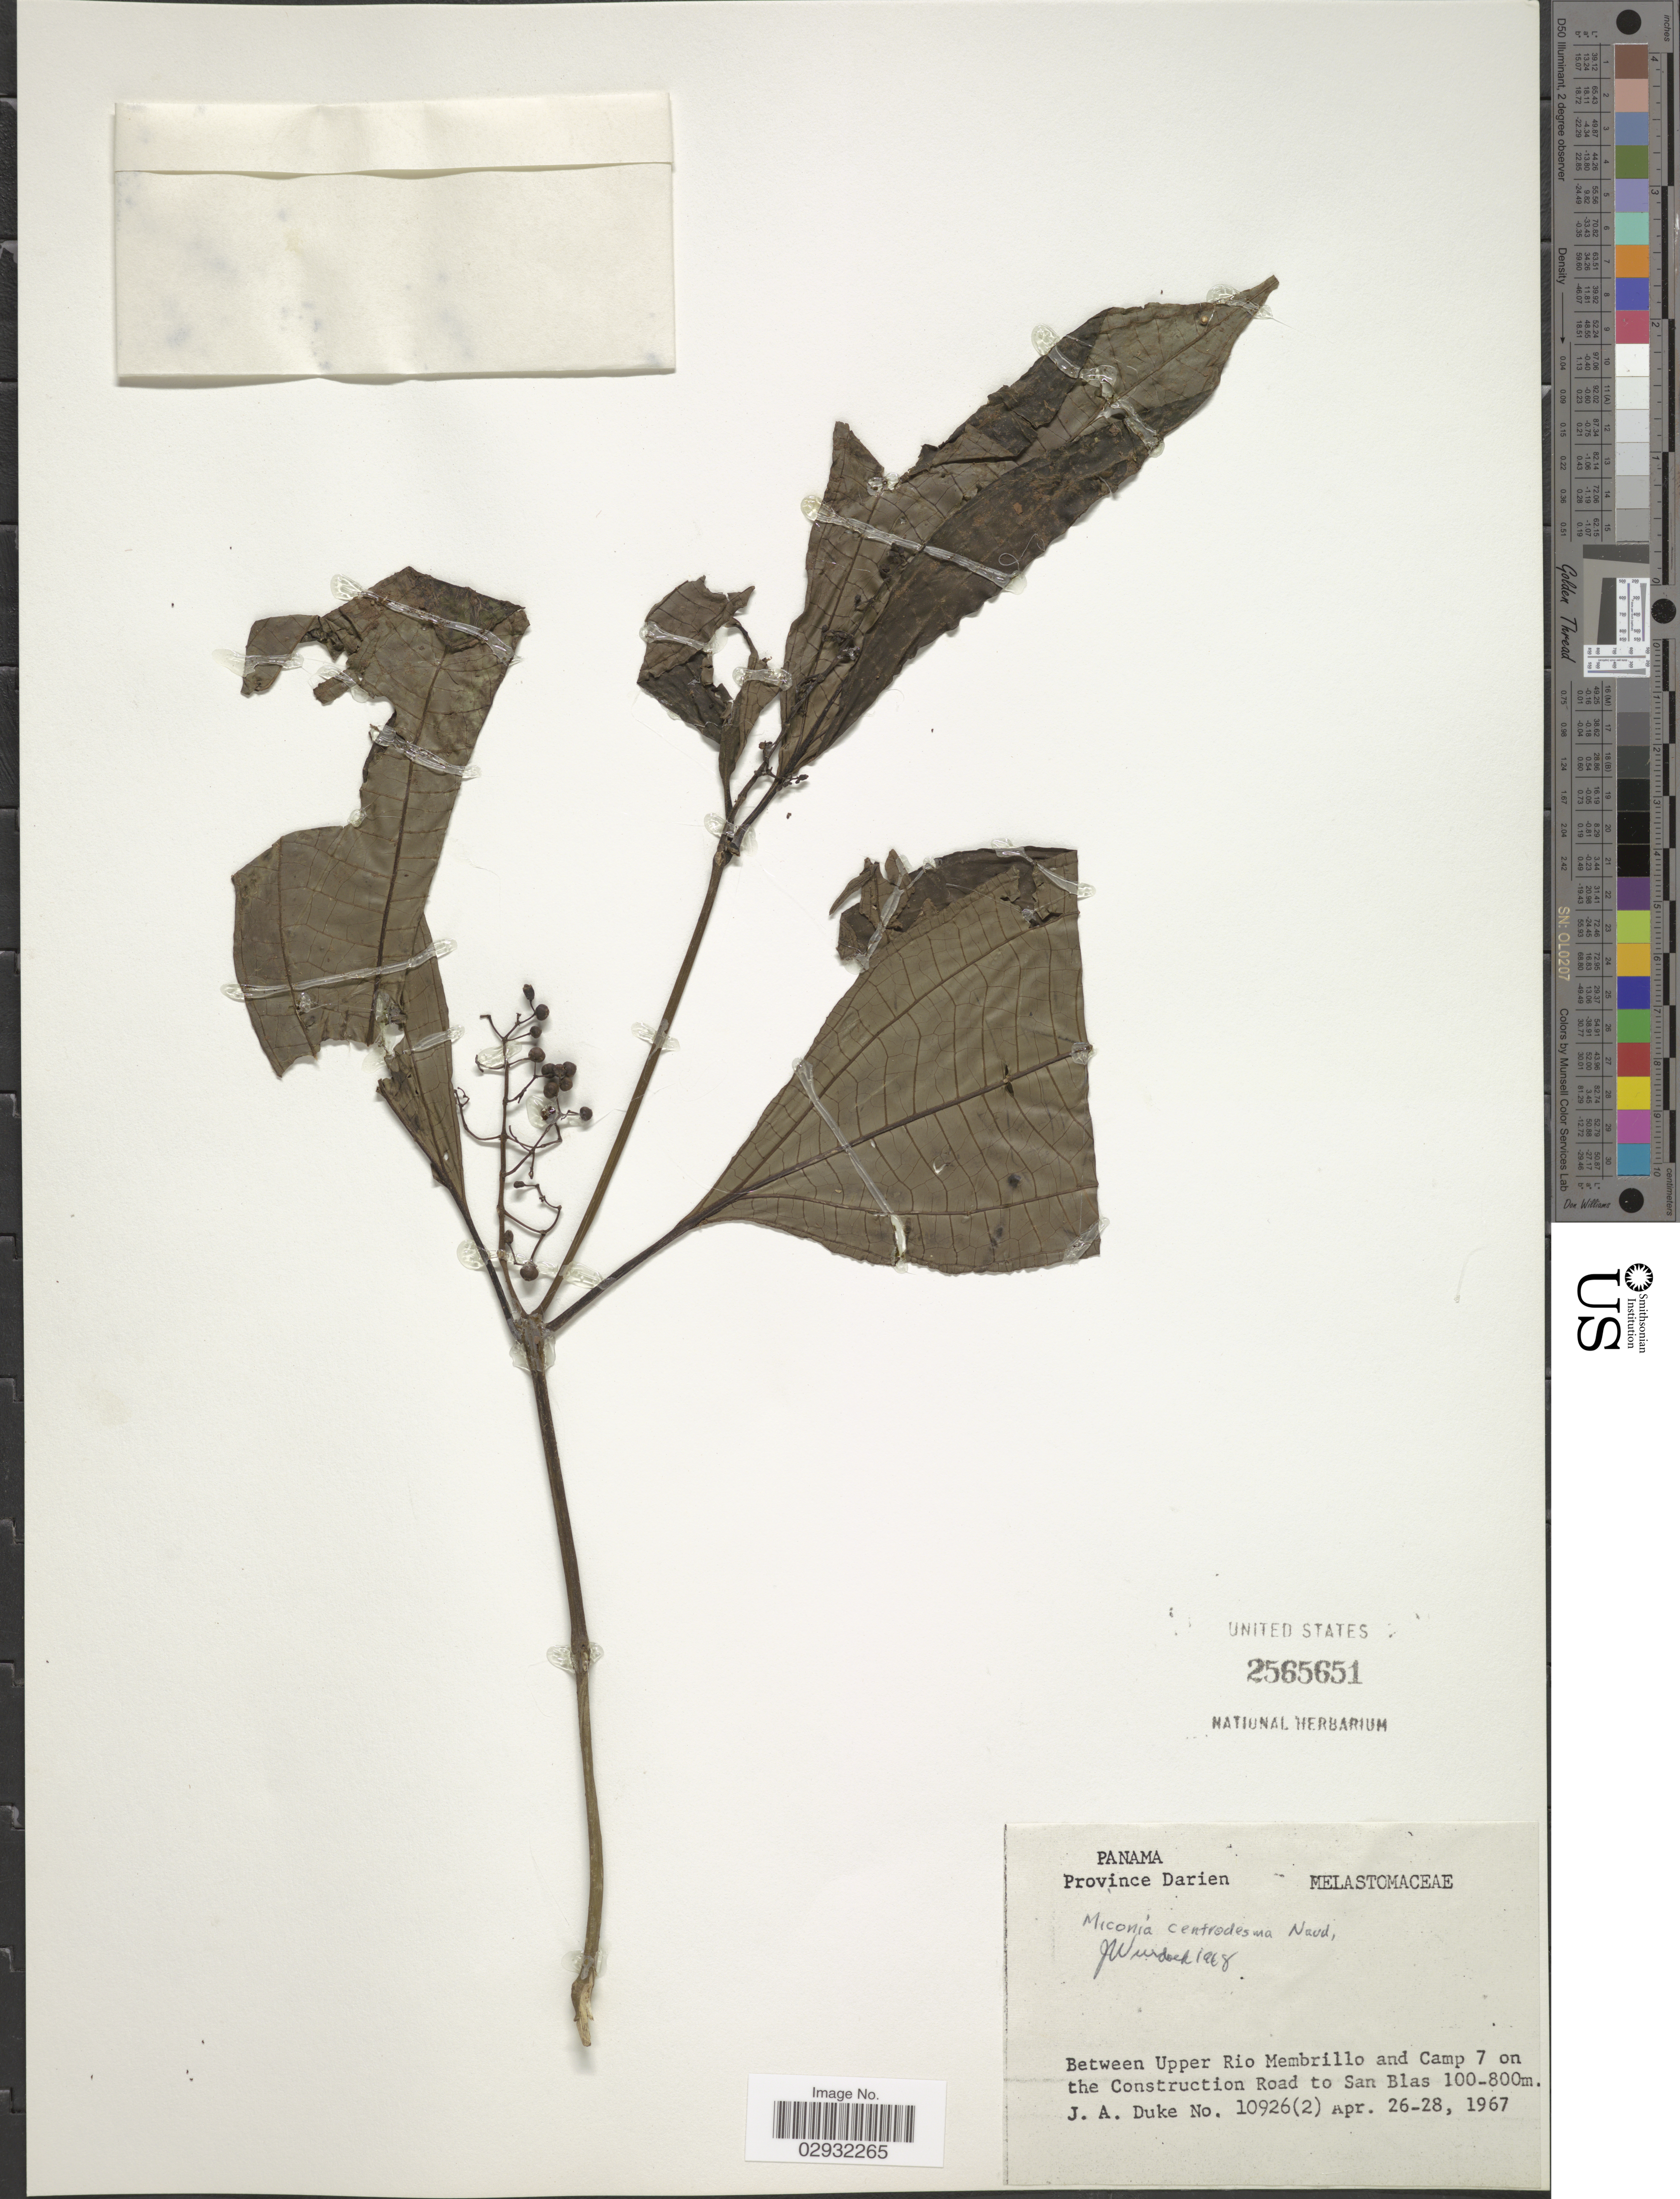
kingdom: Plantae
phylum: Tracheophyta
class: Magnoliopsida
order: Myrtales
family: Melastomataceae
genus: Miconia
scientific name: Miconia centrodesma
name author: Naudin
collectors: J. A. Duke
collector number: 10926(2)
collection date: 1967-04-26/1967-04-28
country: Panama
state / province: Darién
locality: Between Upper Rio Membrillo and Camp 7 on the Contruction Road to San Blas.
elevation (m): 100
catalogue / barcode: US 2565651